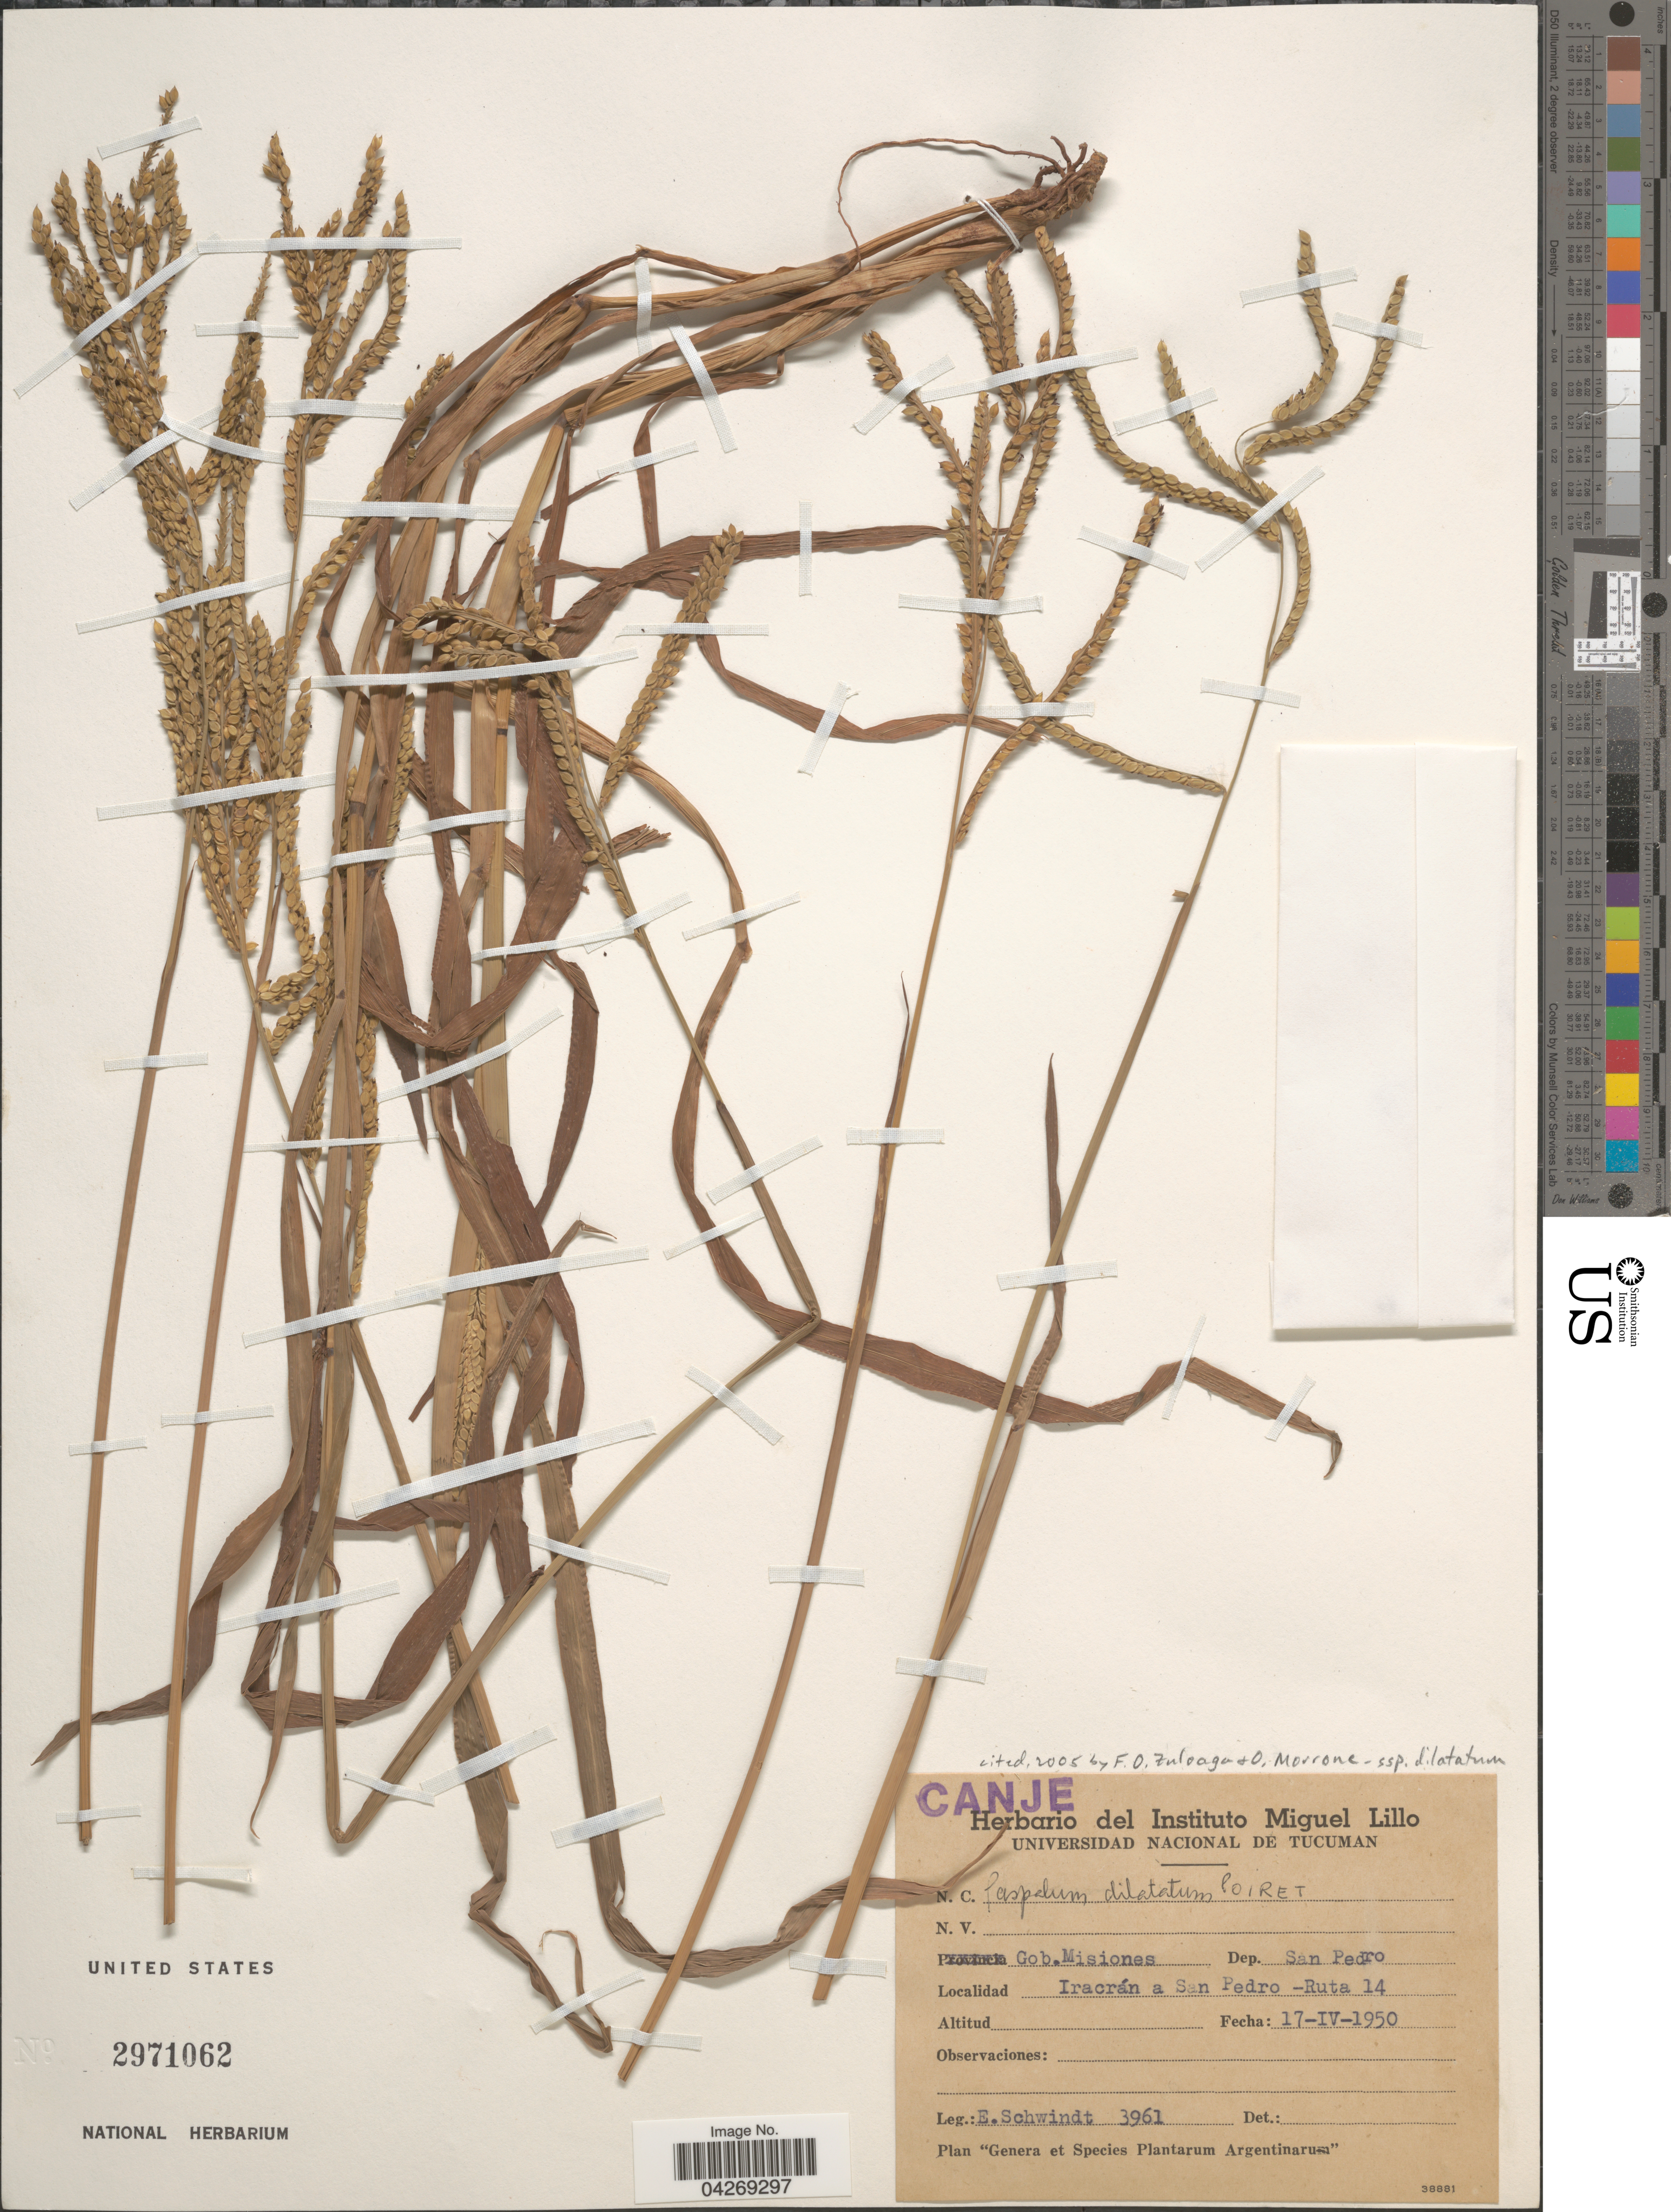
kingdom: Plantae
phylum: Tracheophyta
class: Liliopsida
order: Poales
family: Poaceae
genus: Paspalum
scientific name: Paspalum dilatatum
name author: Poir.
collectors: E. Schwindt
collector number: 3961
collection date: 1950-04-17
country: Argentina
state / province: Misiones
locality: Gob. Misiones. Dep. San Pedro. Iracrán a San Pedro -Ruta 14.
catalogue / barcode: US 2971062